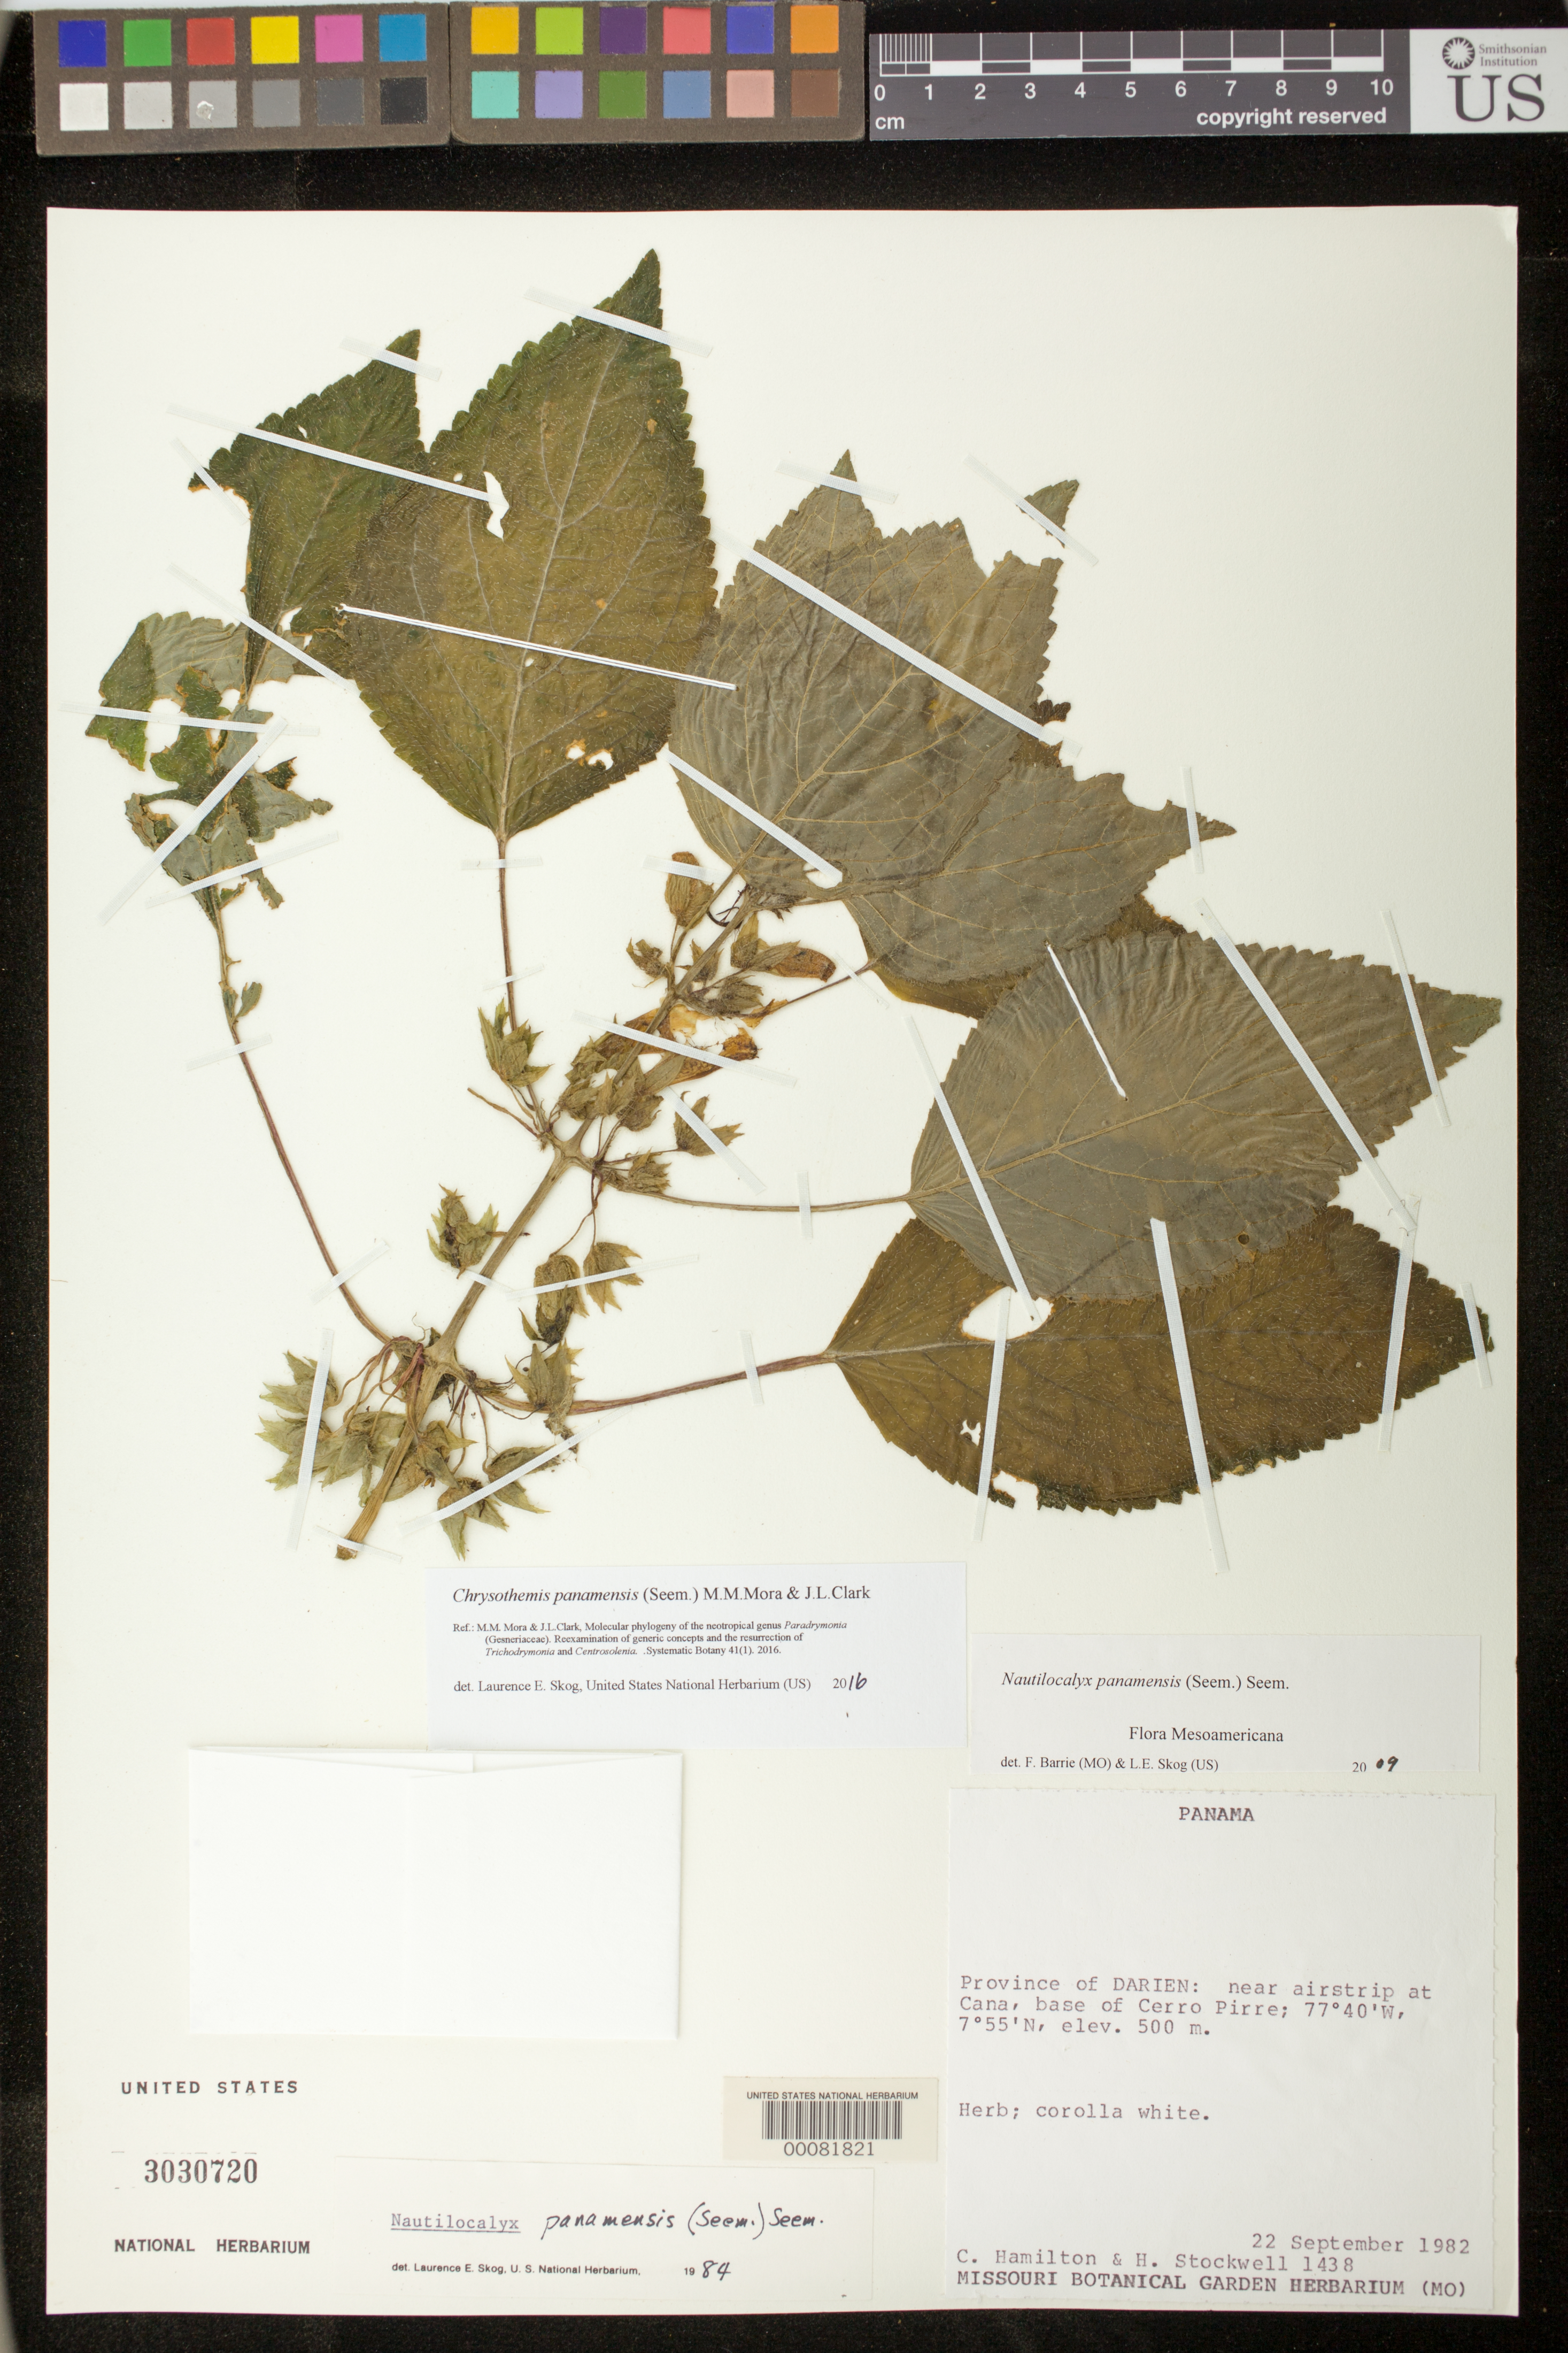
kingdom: Plantae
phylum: Tracheophyta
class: Magnoliopsida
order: Lamiales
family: Gesneriaceae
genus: Chrysothemis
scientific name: Chrysothemis panamensis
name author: (Seem.) M.M. Mora & J.L. Clark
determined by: Skog, Laurence E.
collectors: C. Hamilton & H. Stockwell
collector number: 1438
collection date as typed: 22 Sep 1982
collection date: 1982-09-22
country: Panama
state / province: Darién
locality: Near airstrip at Cana, base of Cerro Pirre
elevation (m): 500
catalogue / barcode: US 3030720